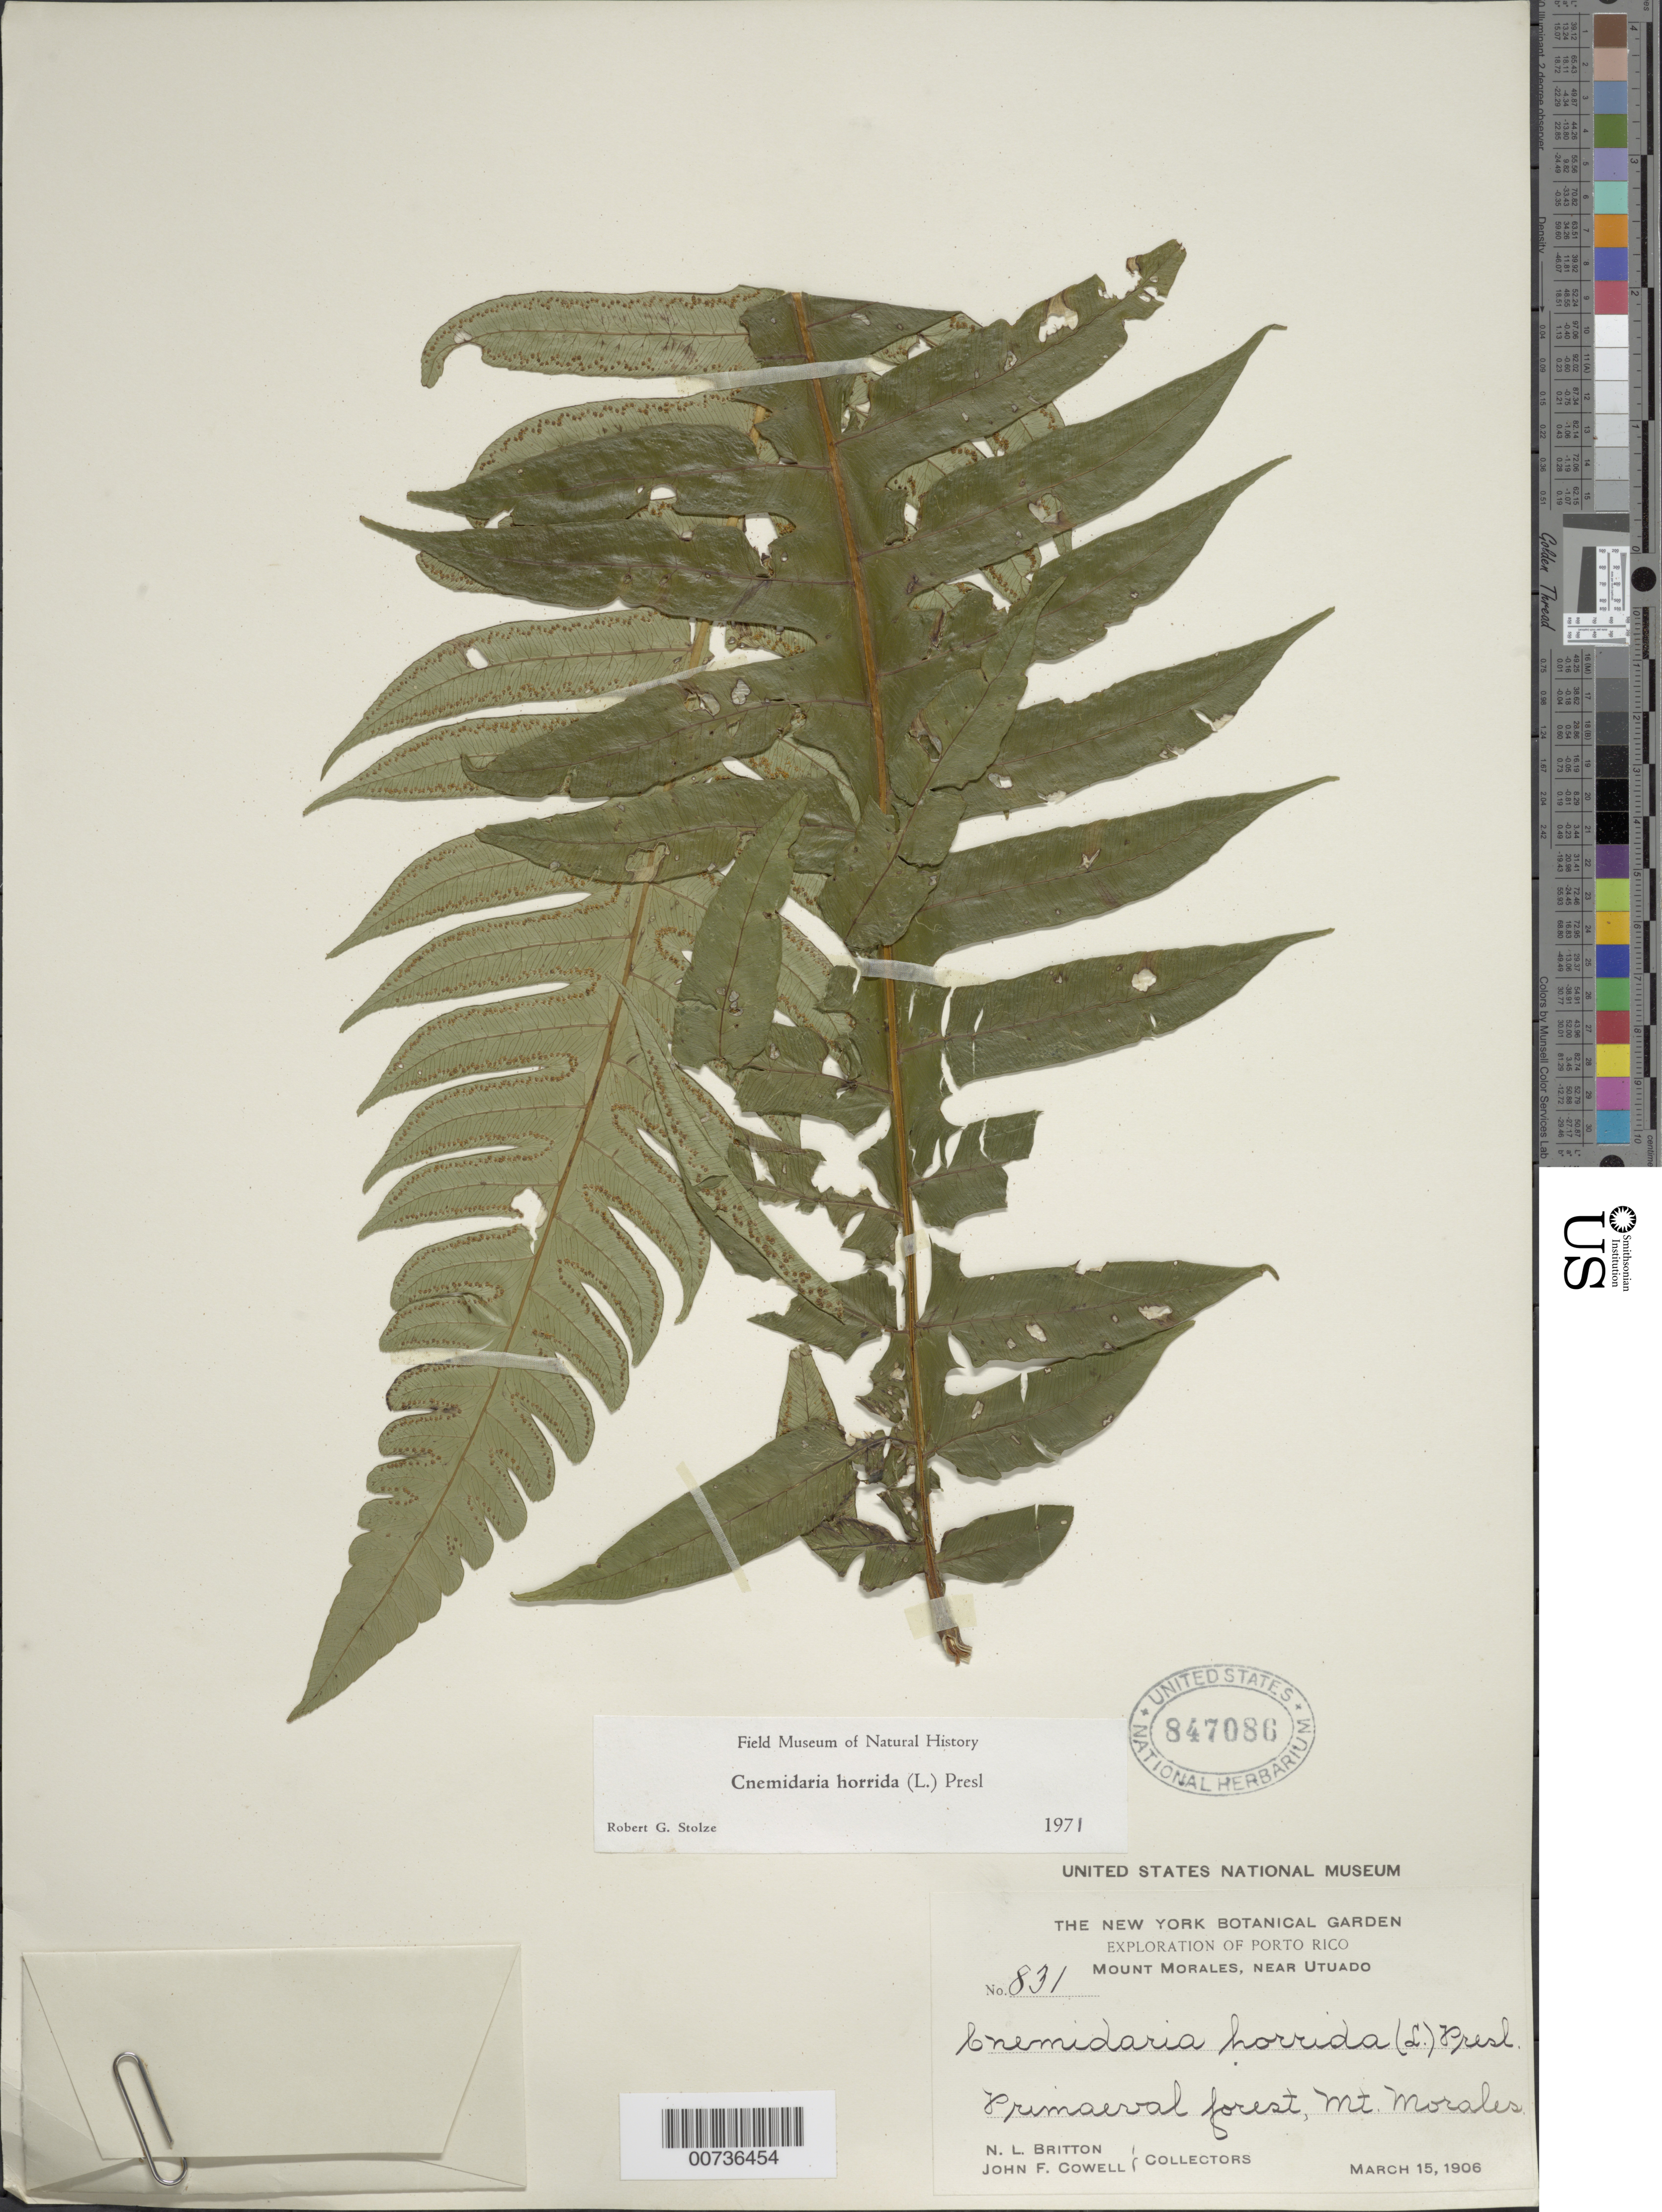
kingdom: Plantae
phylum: Tracheophyta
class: Polypodiopsida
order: Cyatheales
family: Cyatheaceae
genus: Cyathea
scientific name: Cyathea horrida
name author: (L.) Sm.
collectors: N. Britton & J. F. Cowell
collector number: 831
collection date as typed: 15 Mar 1906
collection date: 1906-03-15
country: Puerto Rico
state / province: Utuado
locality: Mount Morales, near Utuado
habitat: Primaeval forest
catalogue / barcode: US 847086